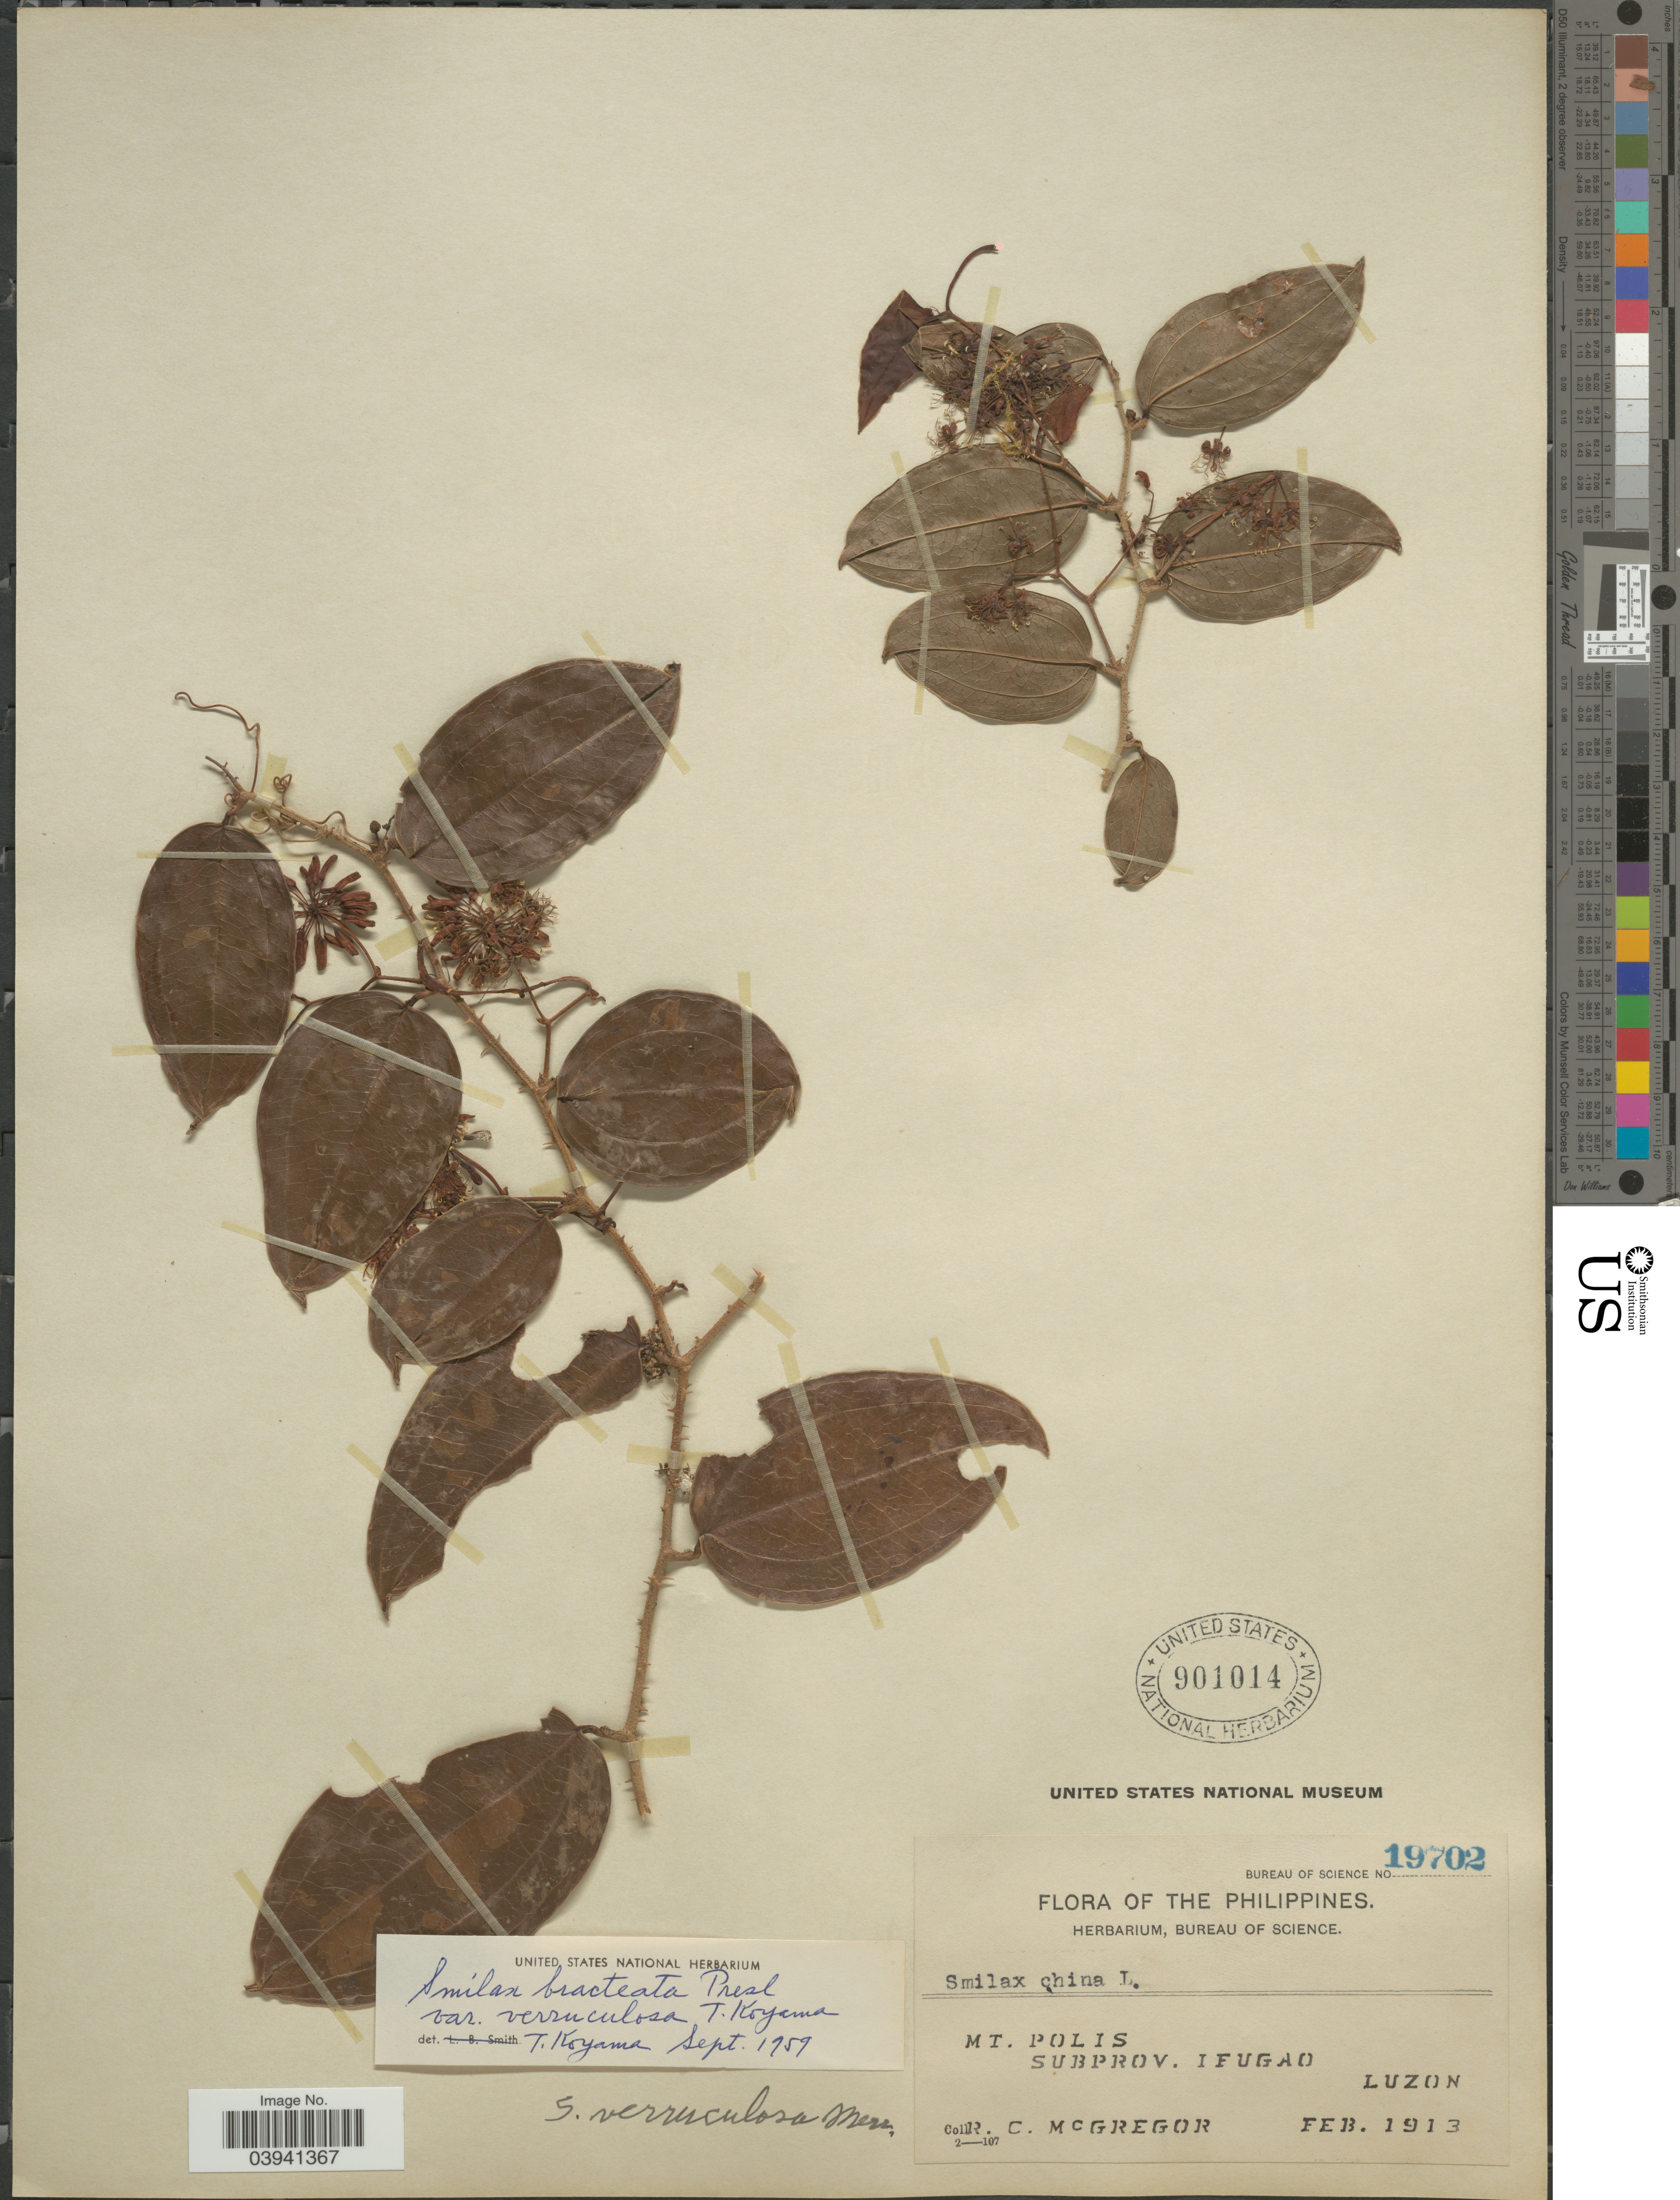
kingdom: Plantae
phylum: Tracheophyta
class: Liliopsida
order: Liliales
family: Smilacaceae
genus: Smilax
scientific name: Smilax verruculosa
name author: Merr.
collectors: R. C. McGregor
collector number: Bureau of Science 19702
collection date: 1913-02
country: Philippines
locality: Mt. Polis. Subprovince Ifugao, Luzon.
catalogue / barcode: US 901014